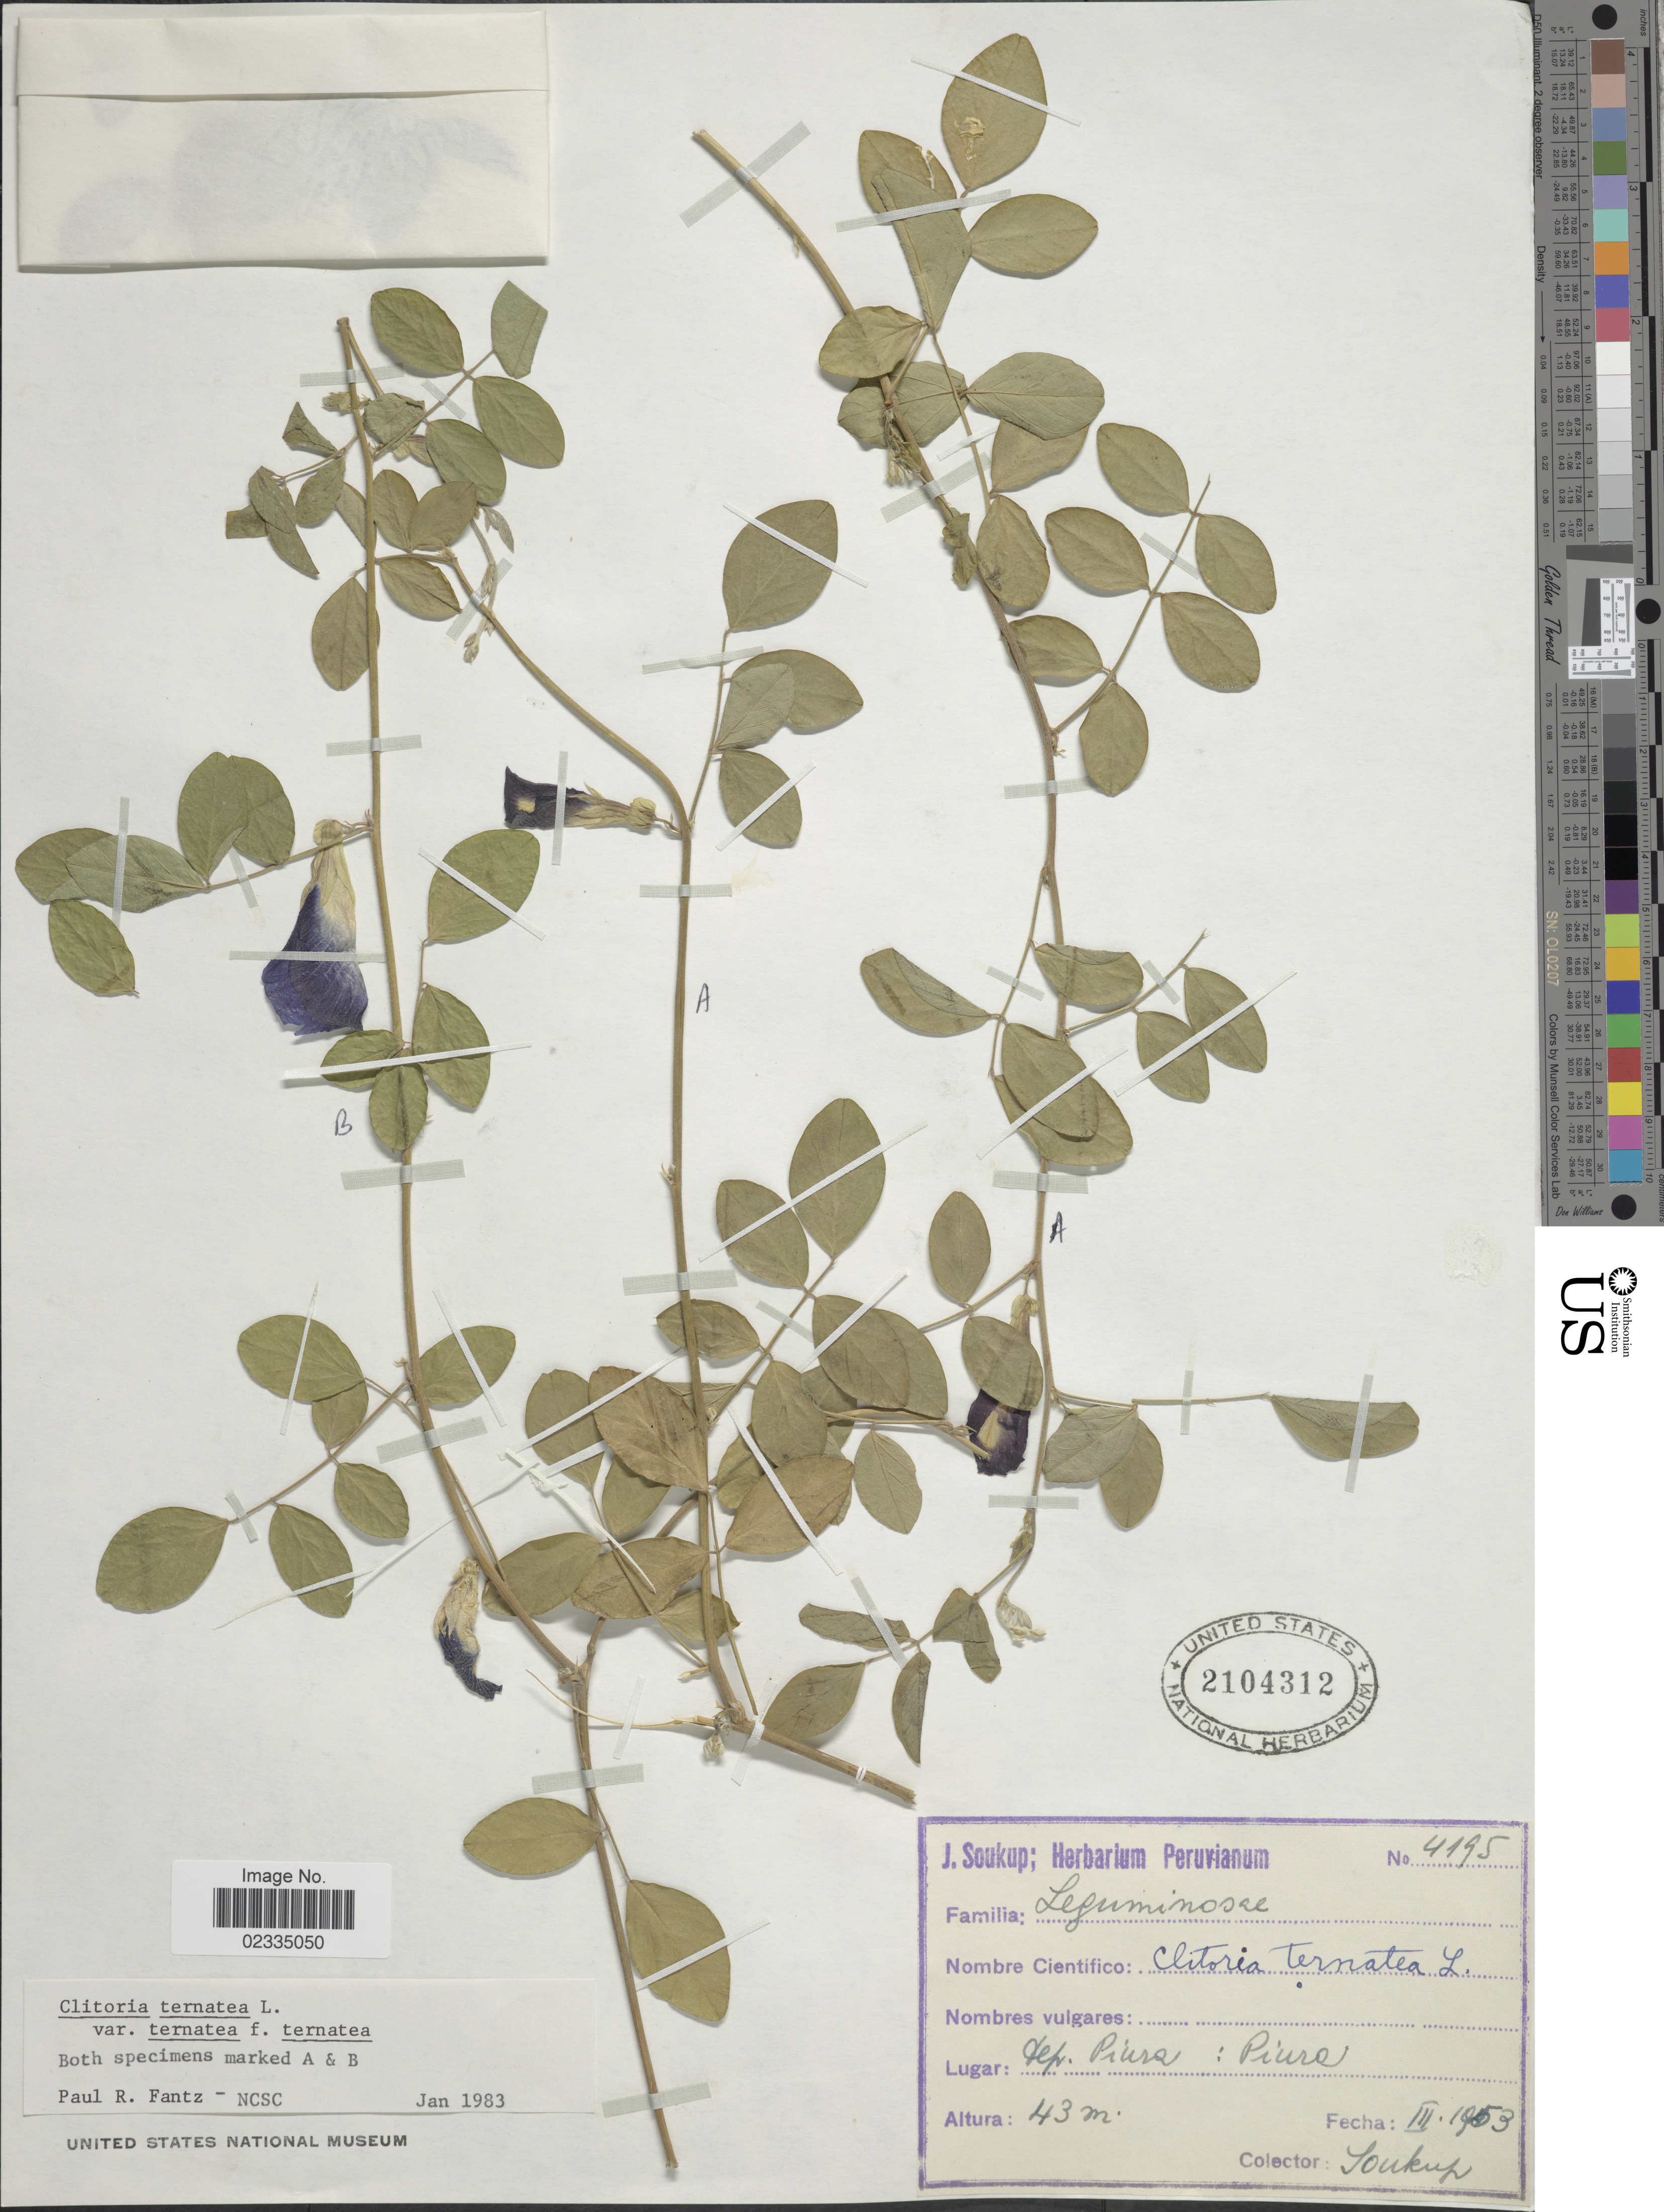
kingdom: Plantae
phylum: Tracheophyta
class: Magnoliopsida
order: Fabales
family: Fabaceae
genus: Clitoria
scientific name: Clitoria ternatea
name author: L.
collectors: J. Soukop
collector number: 4195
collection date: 1953-03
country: Peru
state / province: Piura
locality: Piura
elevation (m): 43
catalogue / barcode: US 2104312